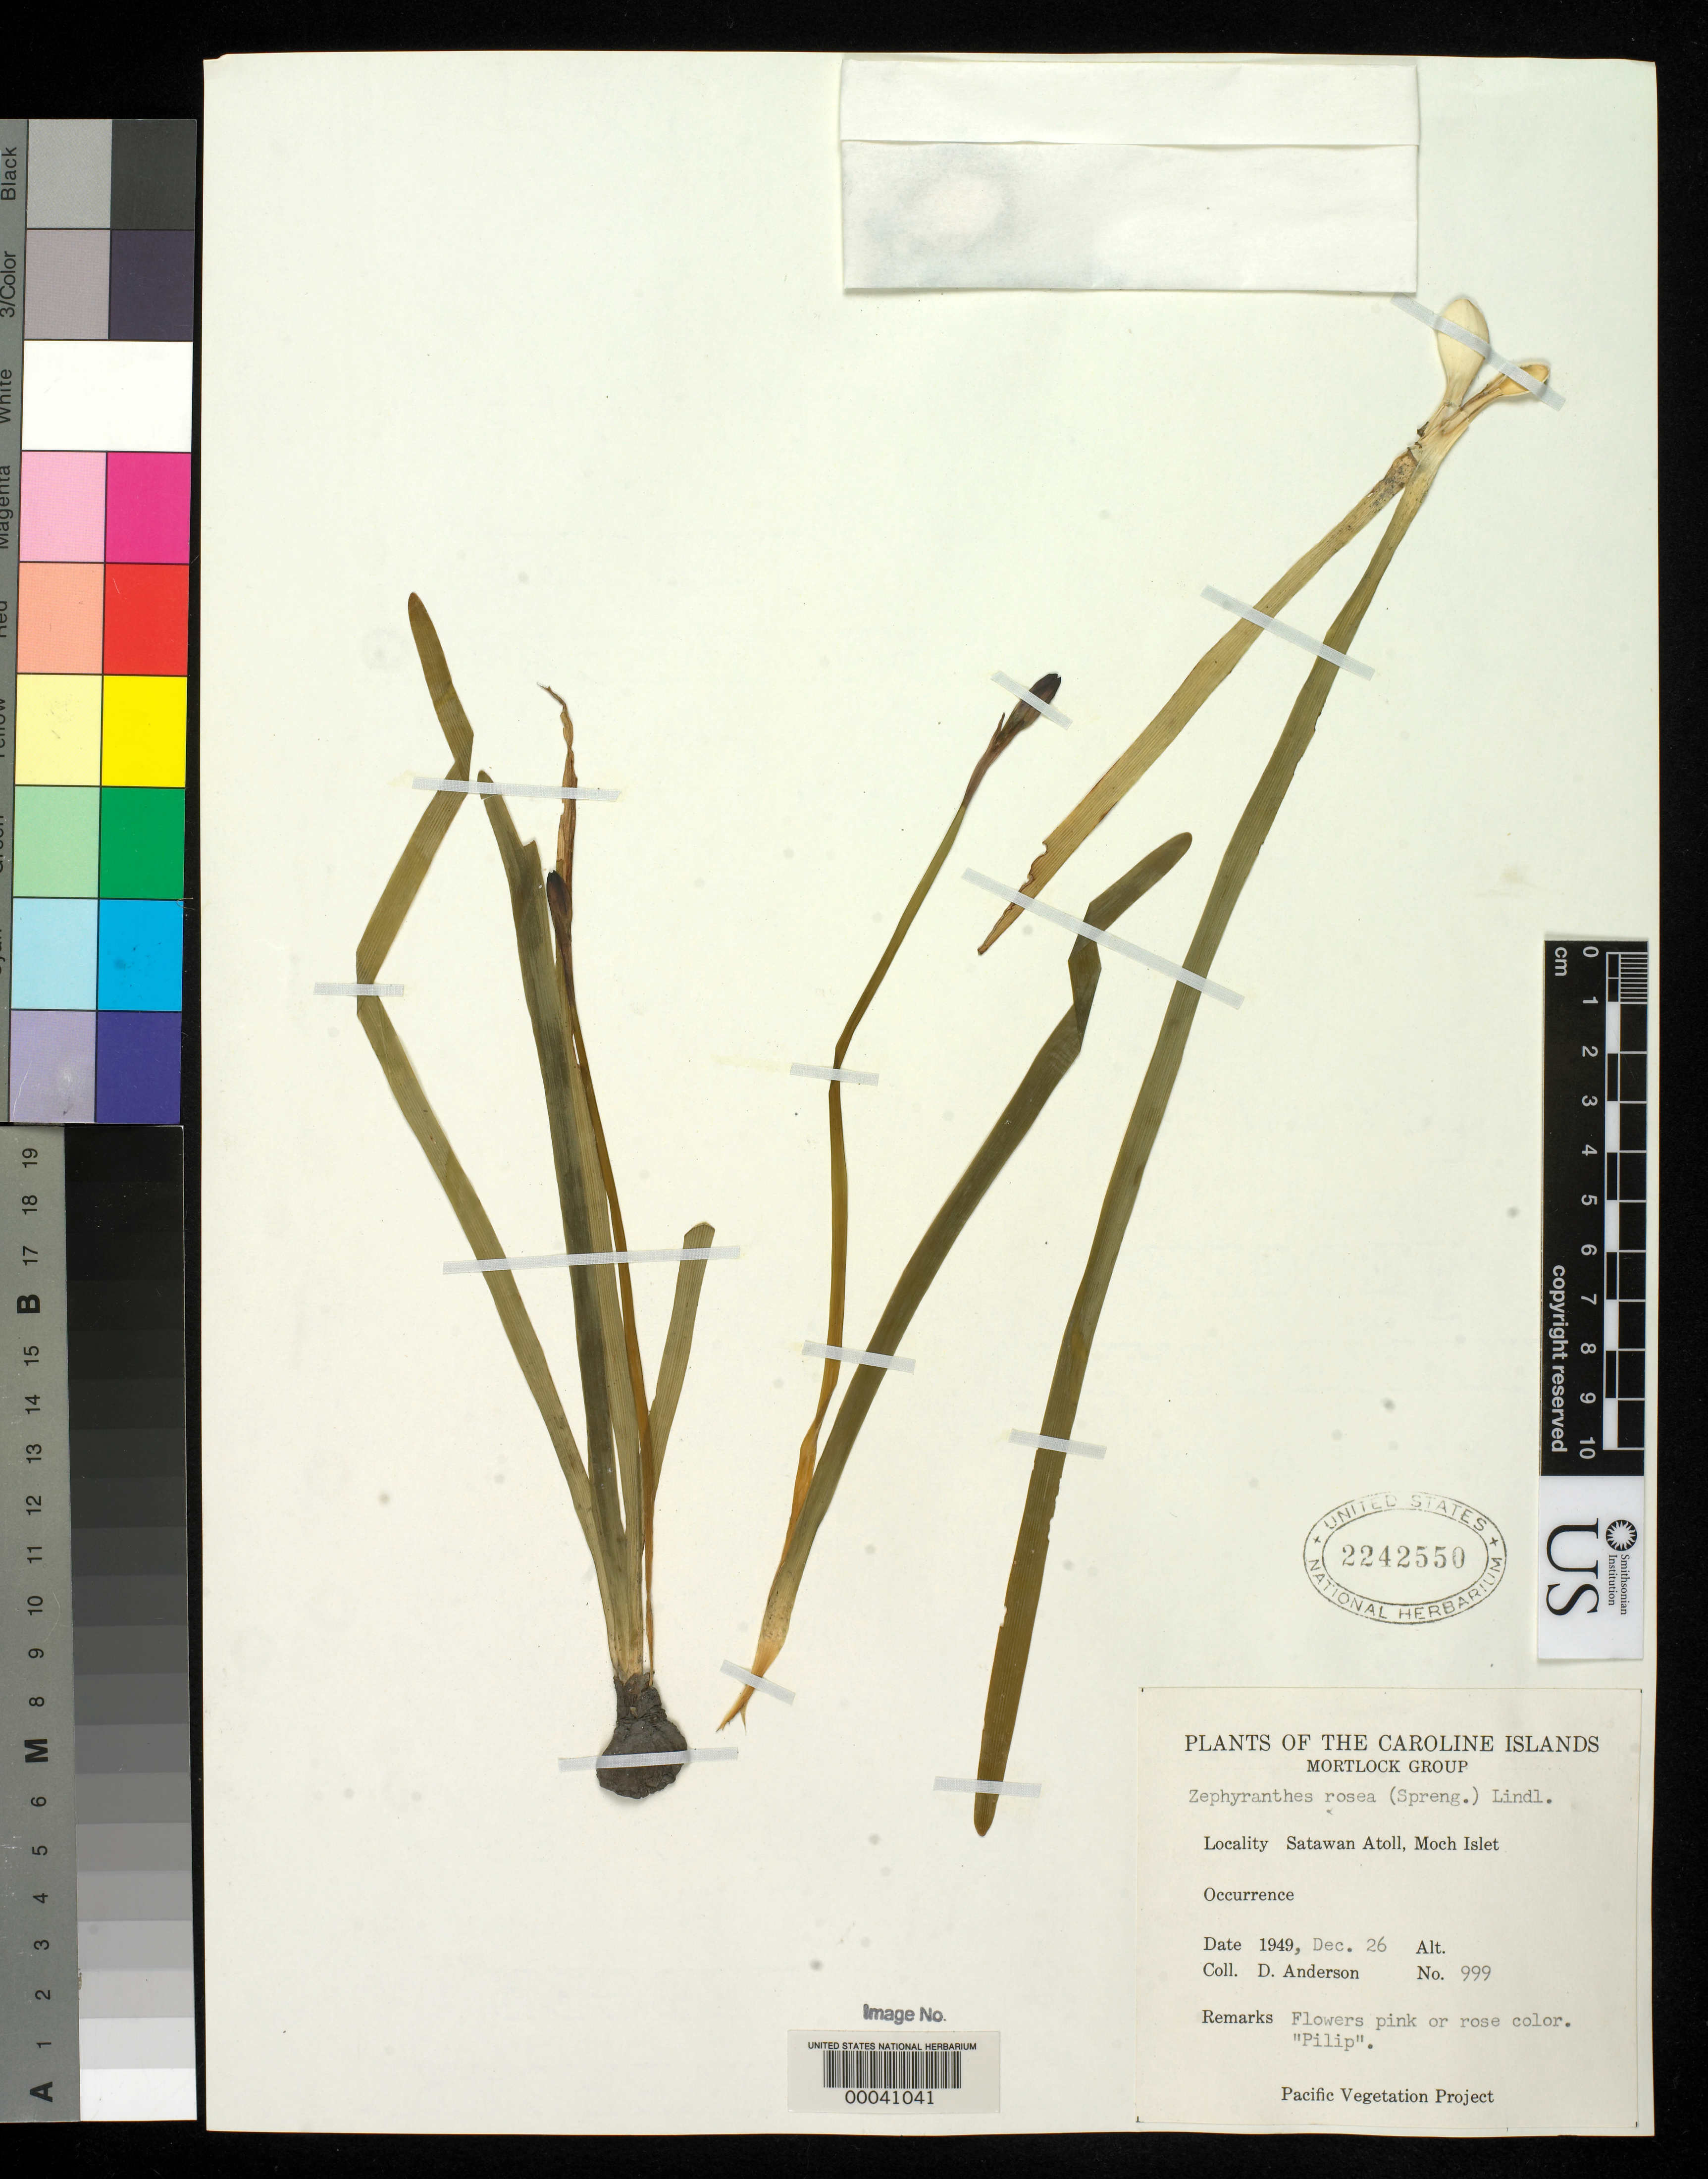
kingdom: Plantae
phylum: Tracheophyta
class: Liliopsida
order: Asparagales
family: Amaryllidaceae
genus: Zephyranthes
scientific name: Zephyranthes rosea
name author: Lindl.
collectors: D. Anderson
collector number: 999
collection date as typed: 26 Dec 1949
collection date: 1949-12-26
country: Micronesia, Federated States of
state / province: Truk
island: Satawan Atoll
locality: Moch Islet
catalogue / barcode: US 2242550